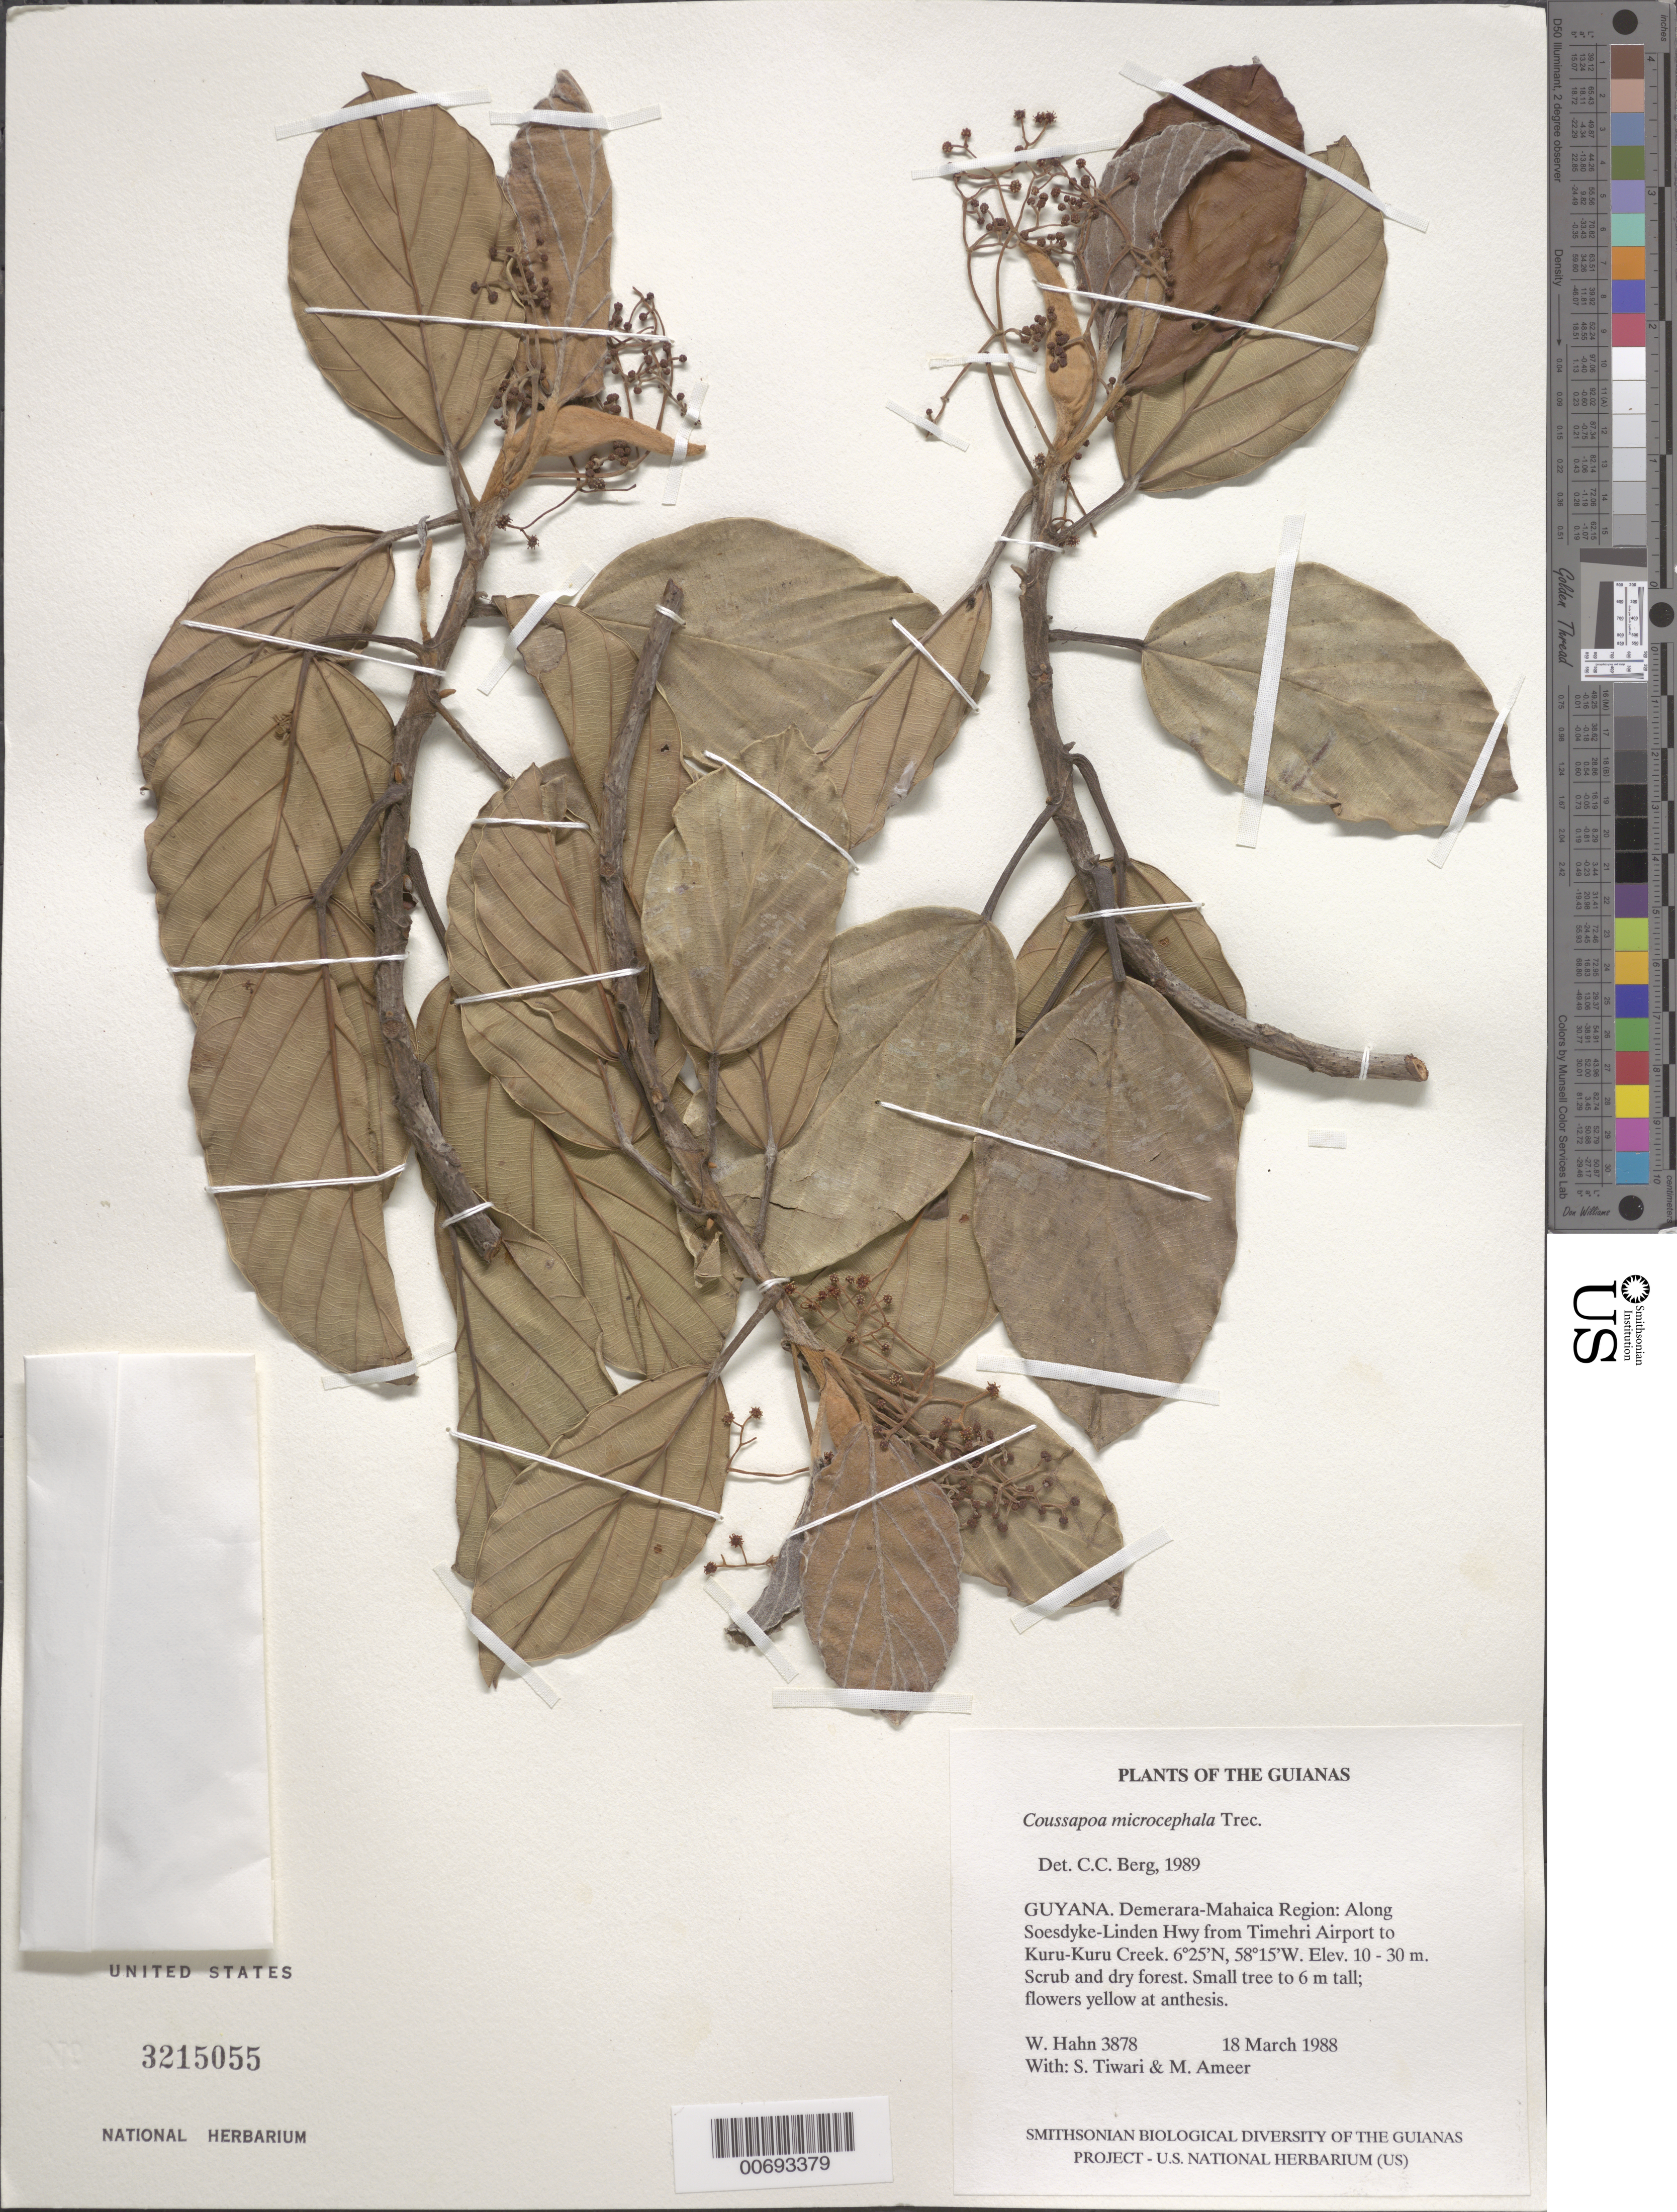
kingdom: Plantae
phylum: Tracheophyta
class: Magnoliopsida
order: Rosales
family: Urticaceae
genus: Coussapoa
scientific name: Coussapoa microcephala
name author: Trécul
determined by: Berg, C. C.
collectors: W. Hahn, S. Tiwari & M. Ameer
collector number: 3878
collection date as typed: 18 March 1988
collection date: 1988-03-18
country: Guyana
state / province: Demerara-Mahaica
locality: Along Soesdyke-Linden Hwy from Timehri Airport to Kuru-Kuru Creek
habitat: Scrub and dry forest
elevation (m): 10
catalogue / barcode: US 3215055